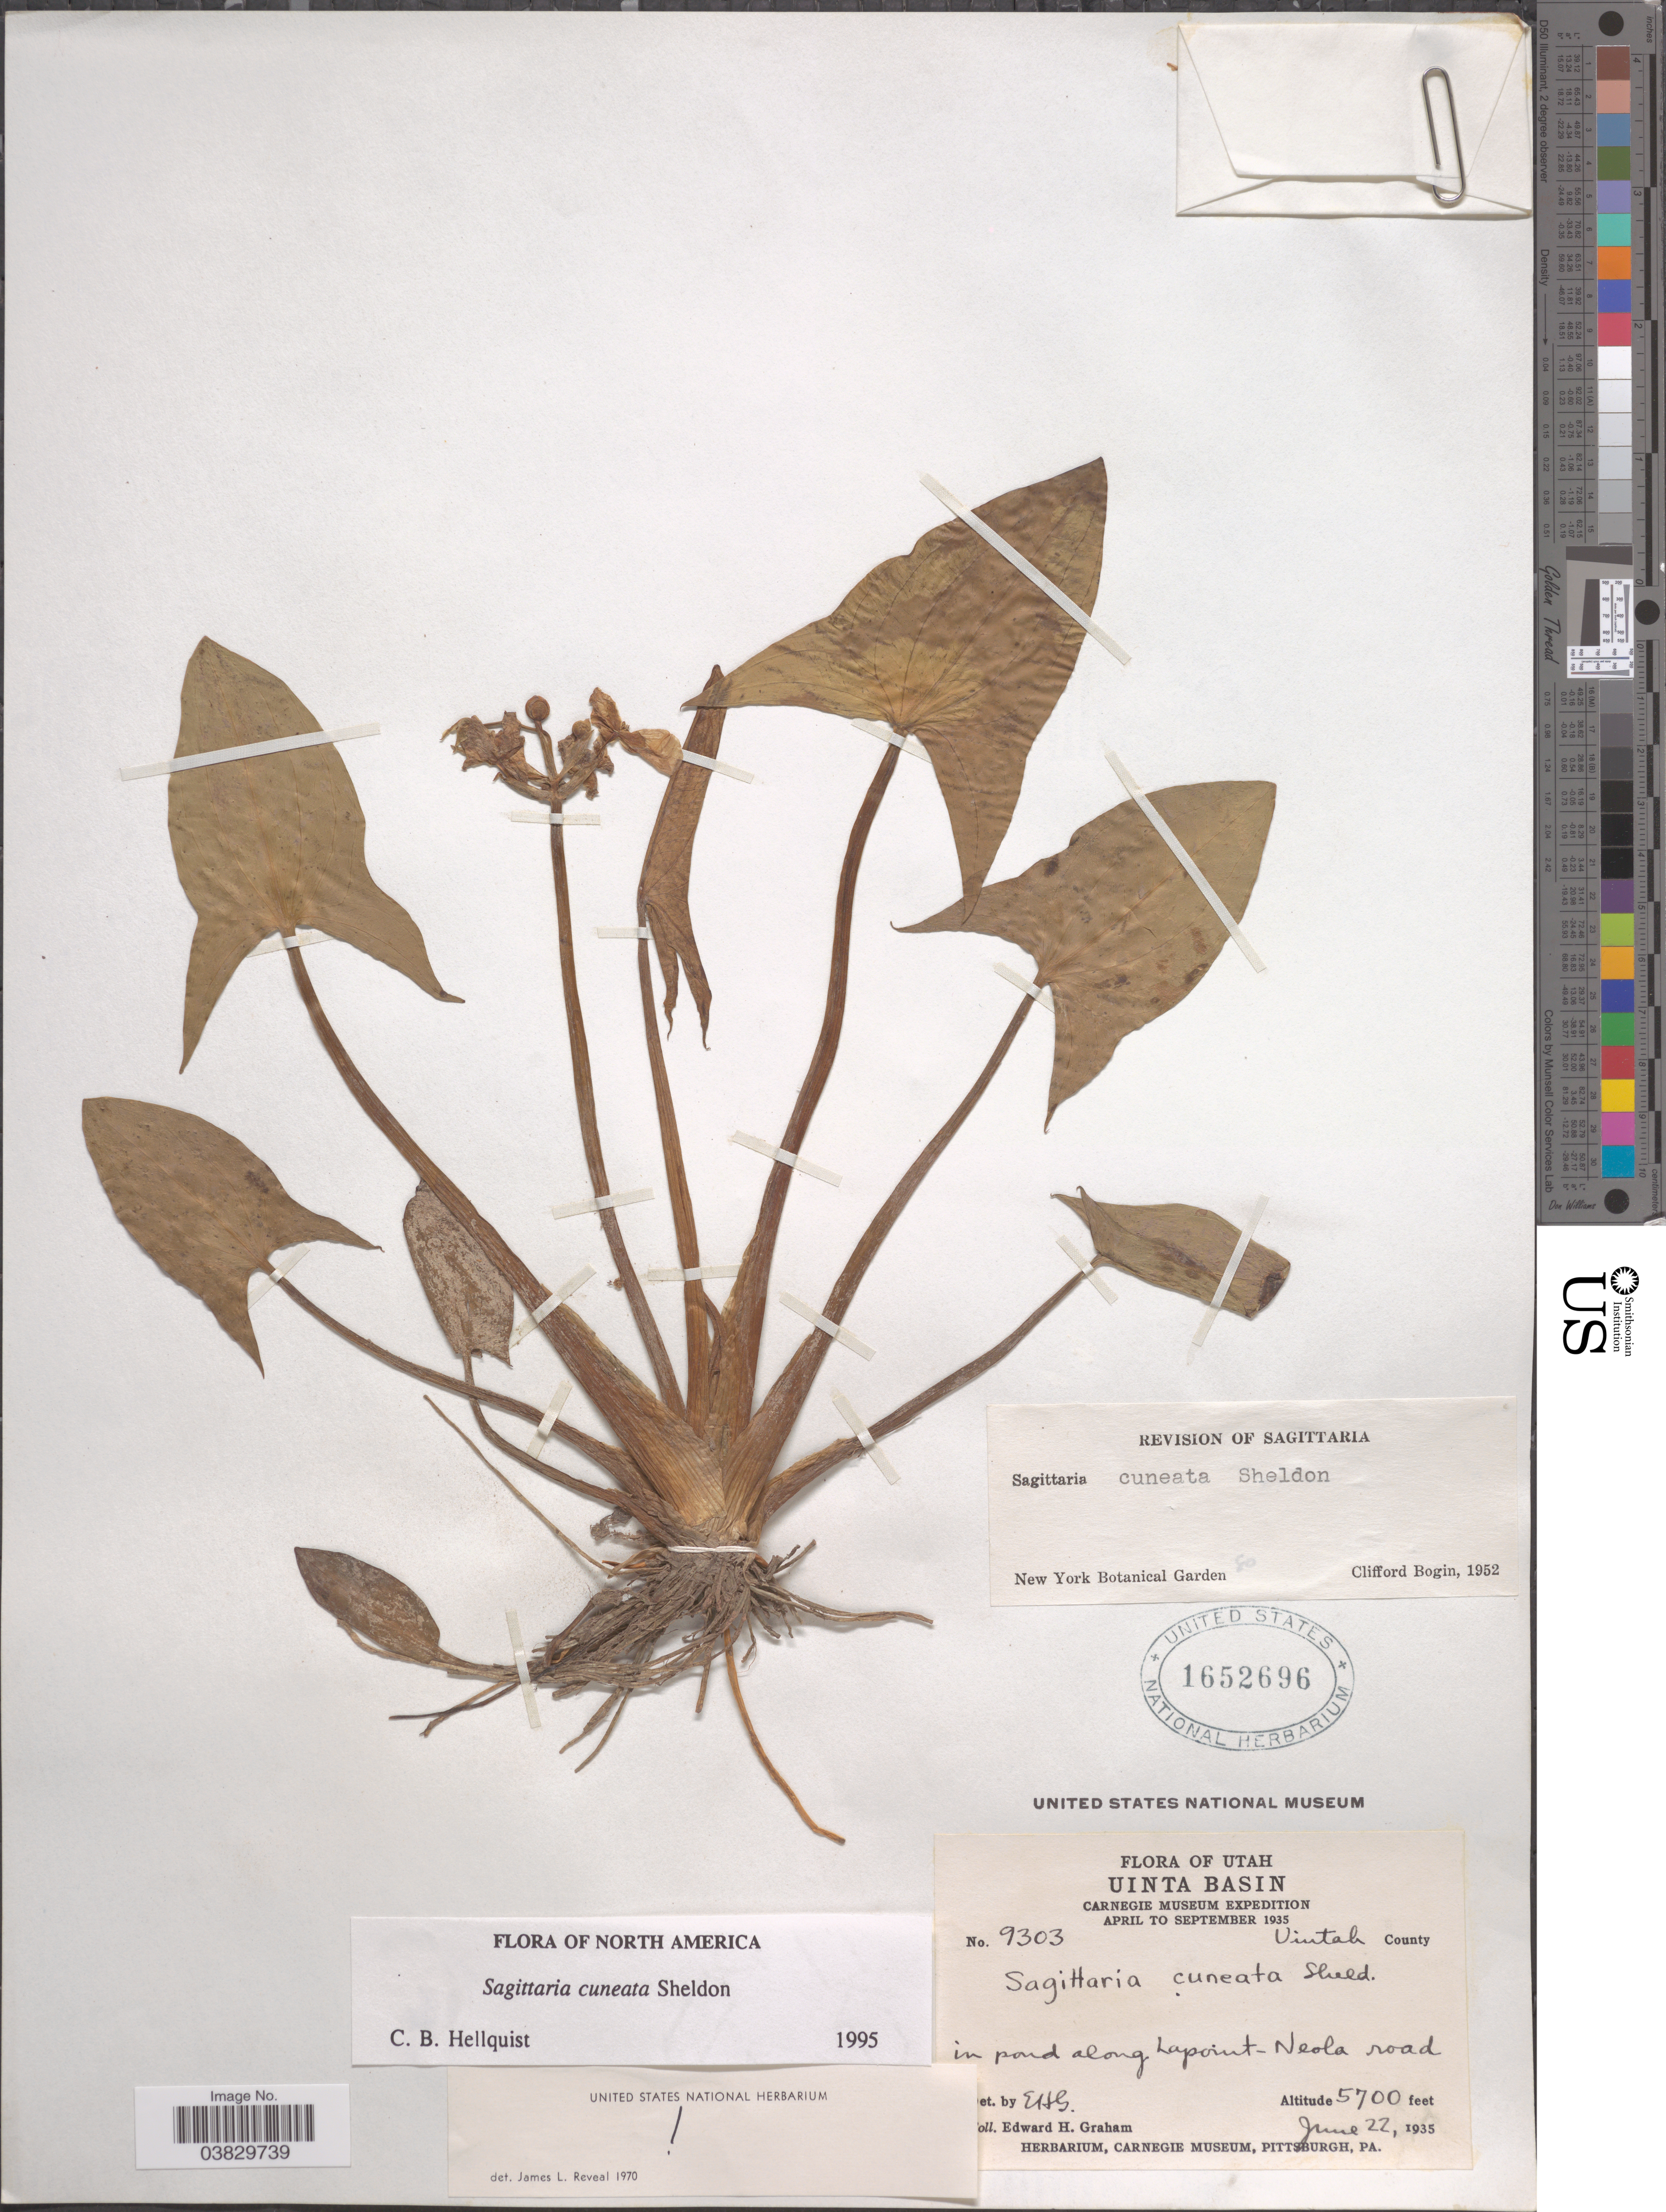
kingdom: Plantae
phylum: Tracheophyta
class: Liliopsida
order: Alismatales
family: Alismataceae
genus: Sagittaria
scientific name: Sagittaria cuneata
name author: E. Sheld.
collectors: E. H. Graham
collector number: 9303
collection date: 1935-06-22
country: United States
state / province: Utah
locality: Uinta Basin. Uintah County. In pond along Lapoint - Neola road.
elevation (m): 1737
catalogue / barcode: US 1652696